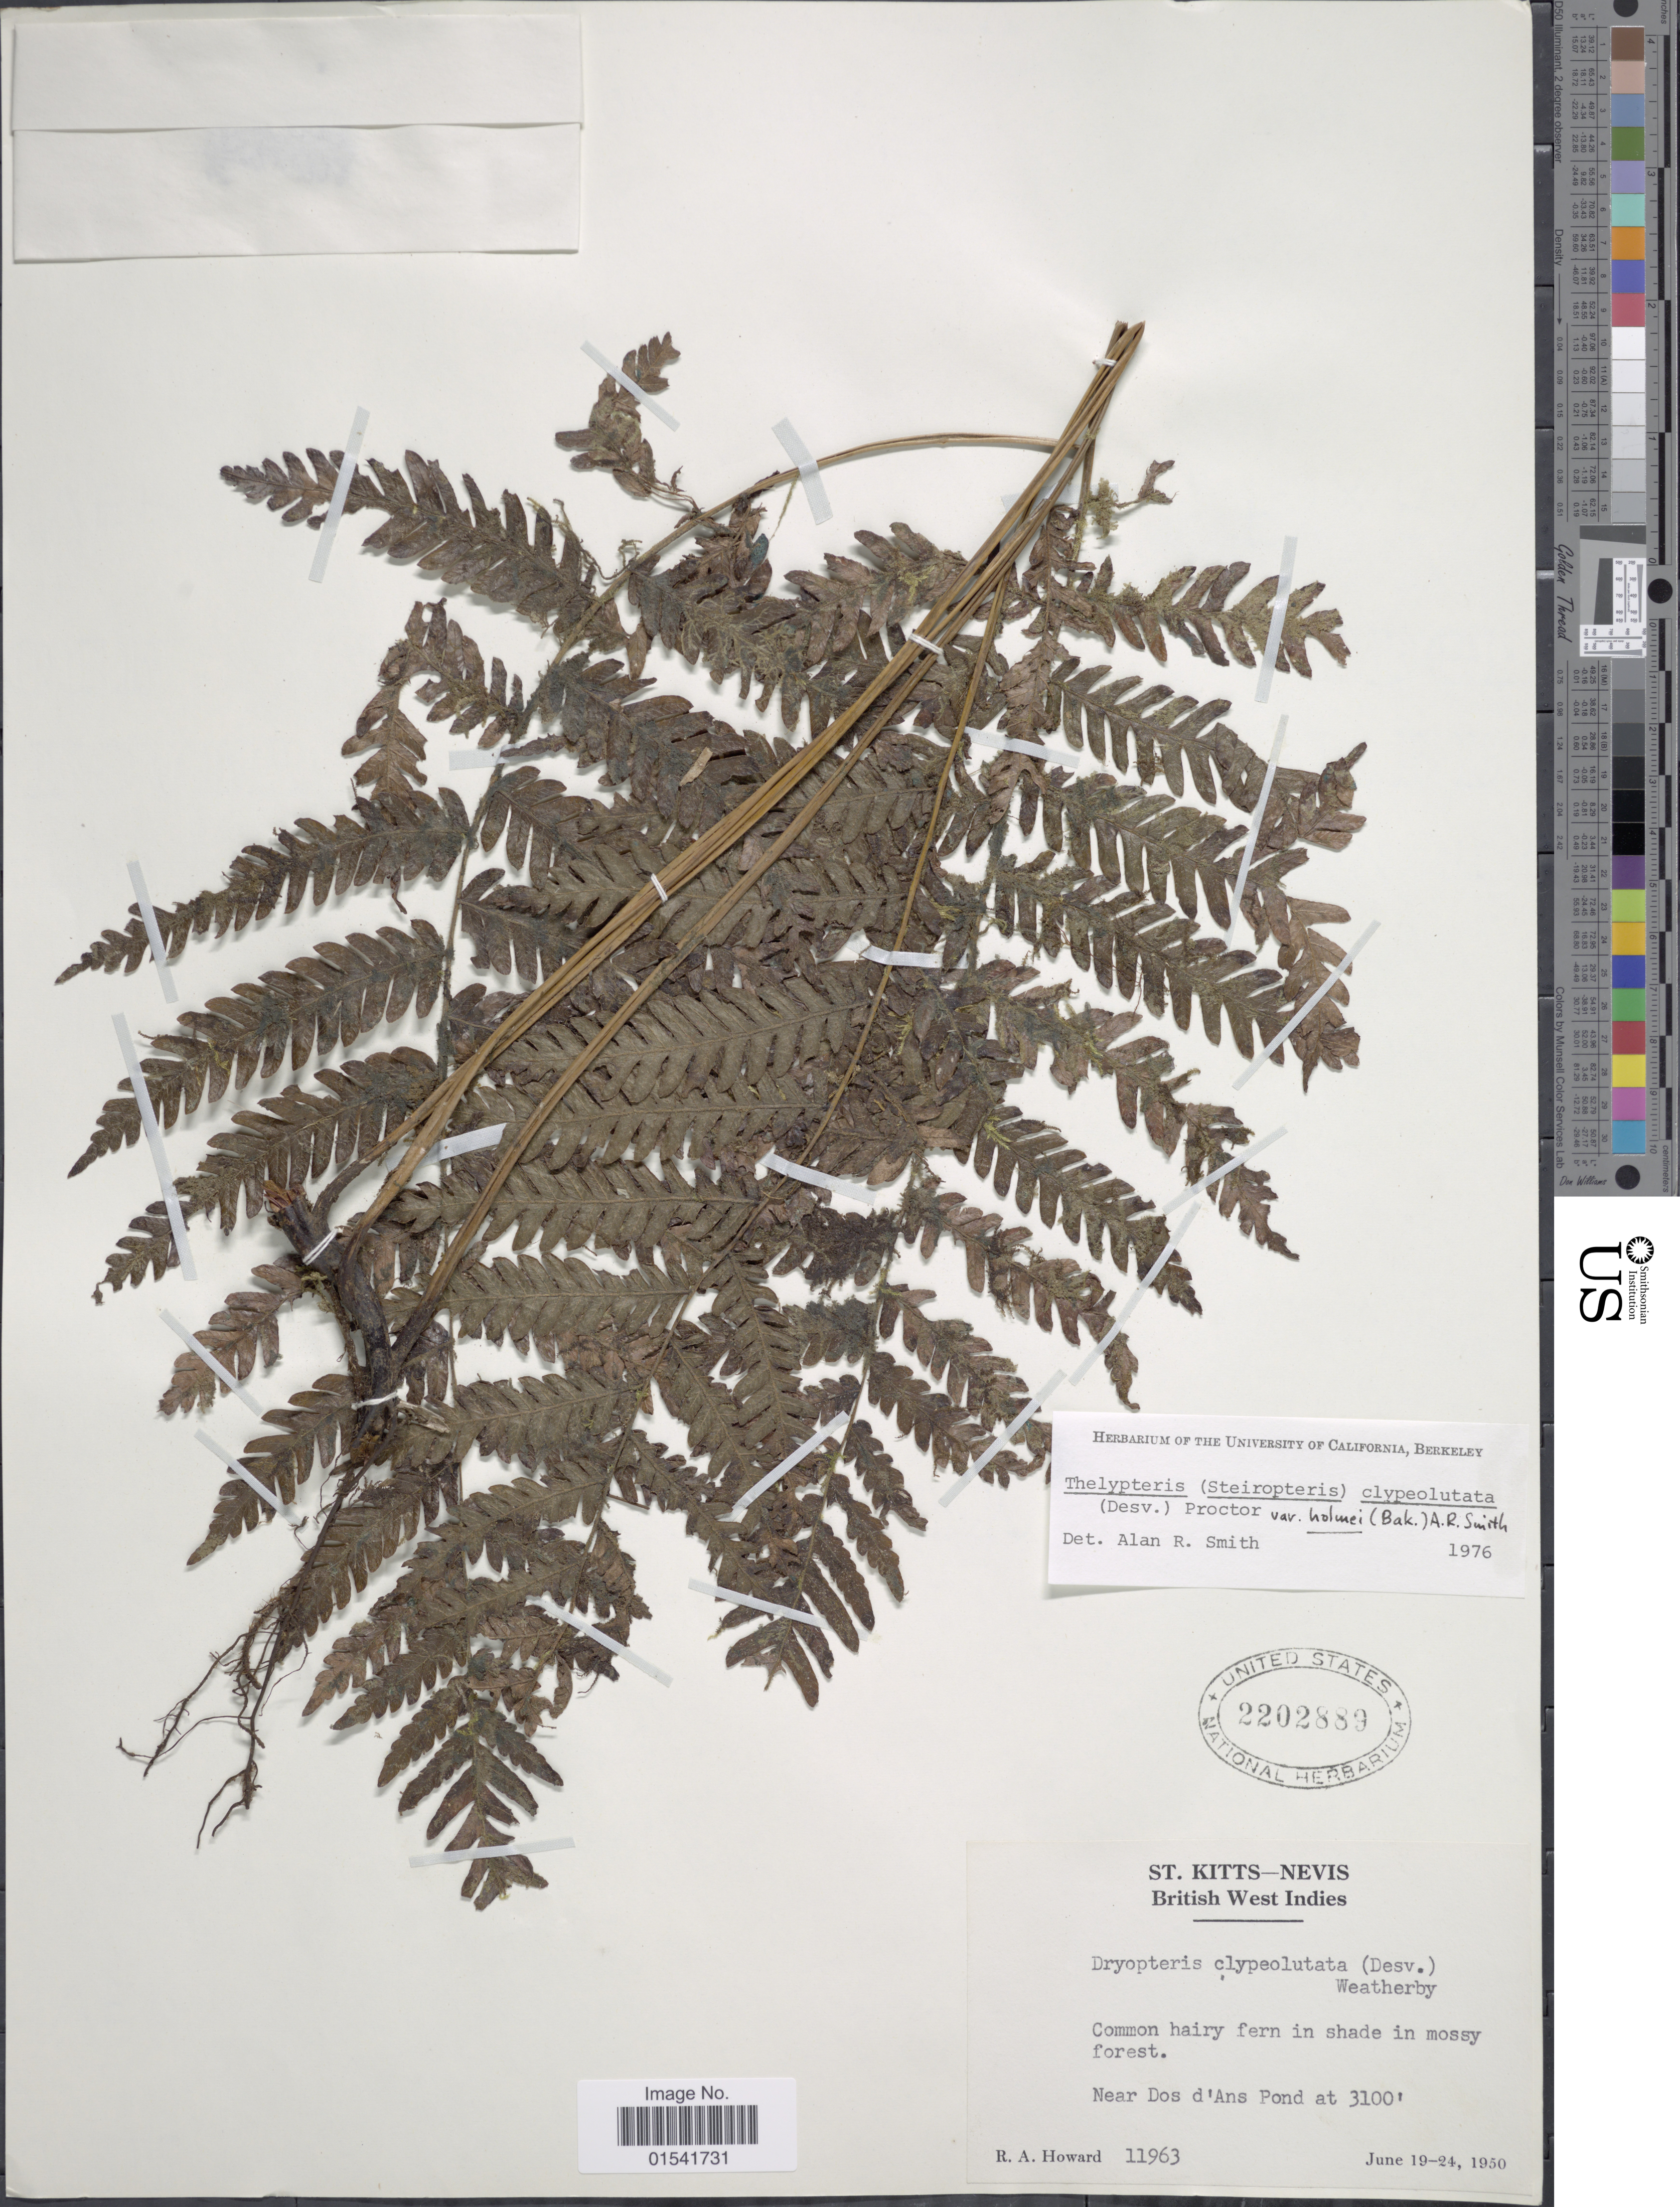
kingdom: Plantae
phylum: Tracheophyta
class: Polypodiopsida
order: Polypodiales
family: Thelypteridaceae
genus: Steiropteris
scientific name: Steiropteris clypeolutata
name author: (Desv.) Pic. Serm.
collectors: R. A. Howard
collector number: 11963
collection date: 1950-06-19/1950-06-24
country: St. Christopher-Nevis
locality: St. Kitt-Nevis, British West Indies, Near Dos d'Ans Pond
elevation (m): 945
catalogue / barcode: US 2202889